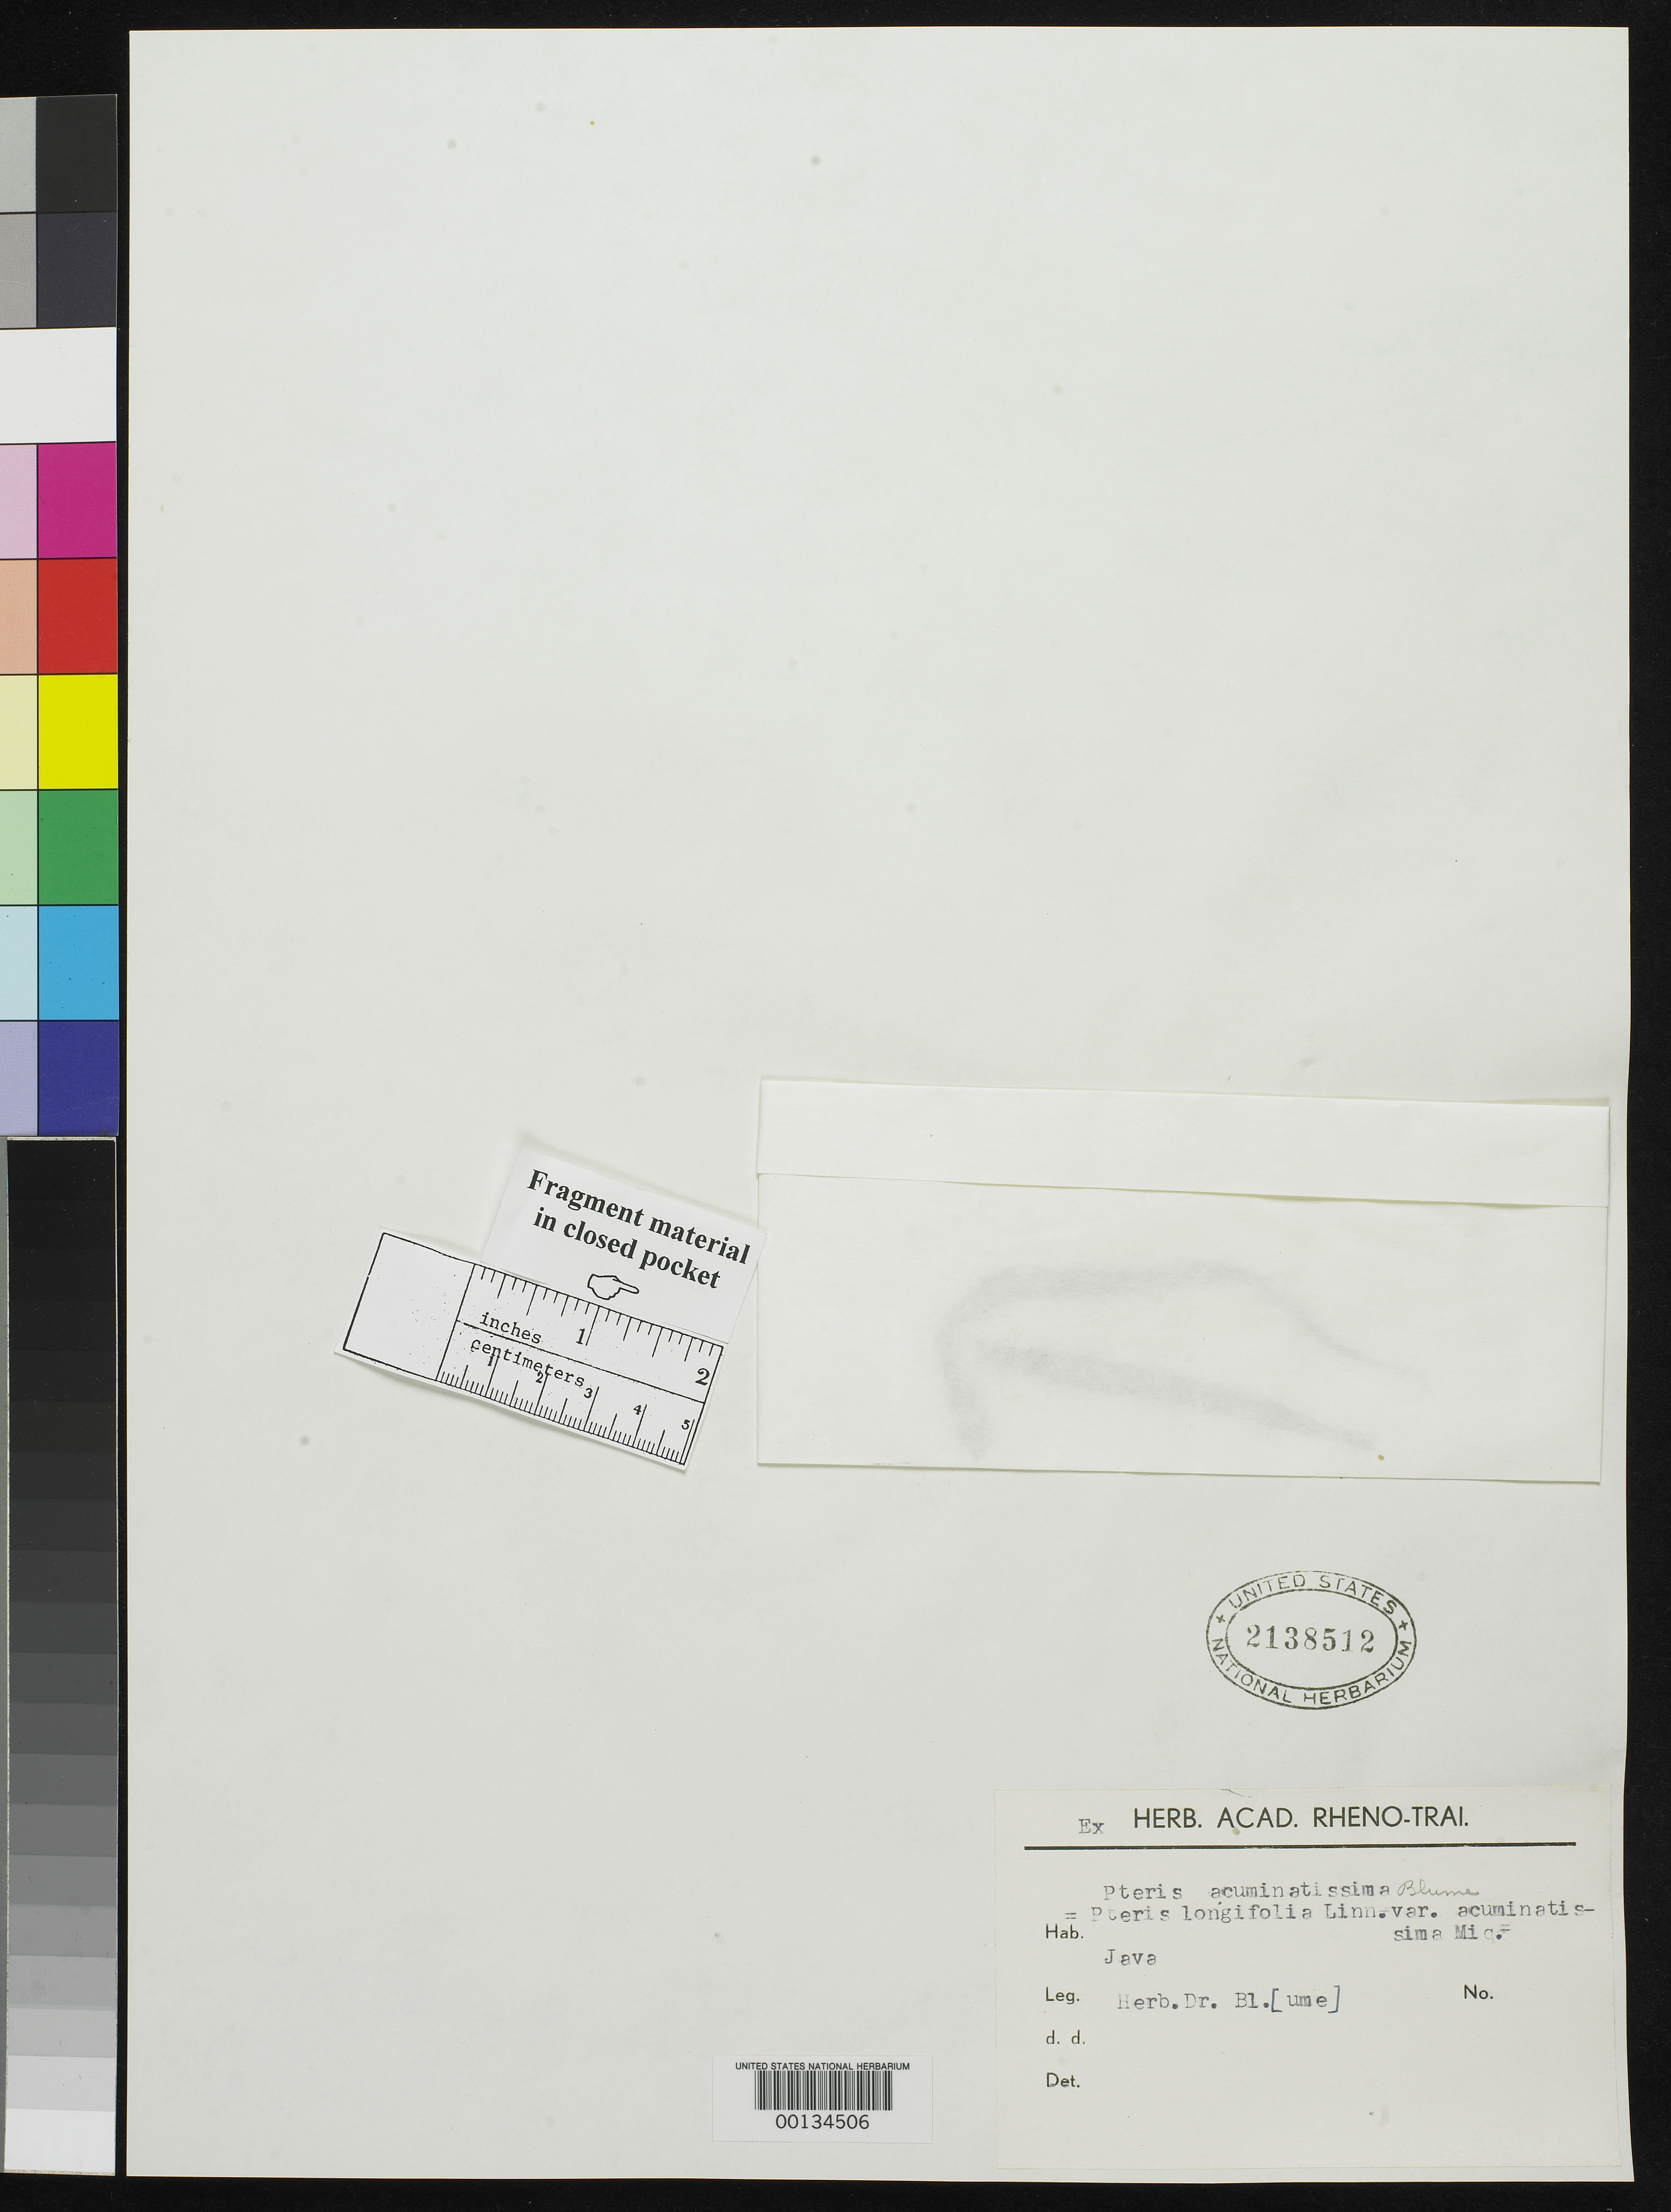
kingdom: Plantae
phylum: Tracheophyta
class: Polypodiopsida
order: Polypodiales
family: Pteridaceae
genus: Pteris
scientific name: Pteris acuminatissima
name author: Blume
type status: Isotype Fragment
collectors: ex herb. C.L. Blume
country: Indonesia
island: Java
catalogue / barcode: US 2138512